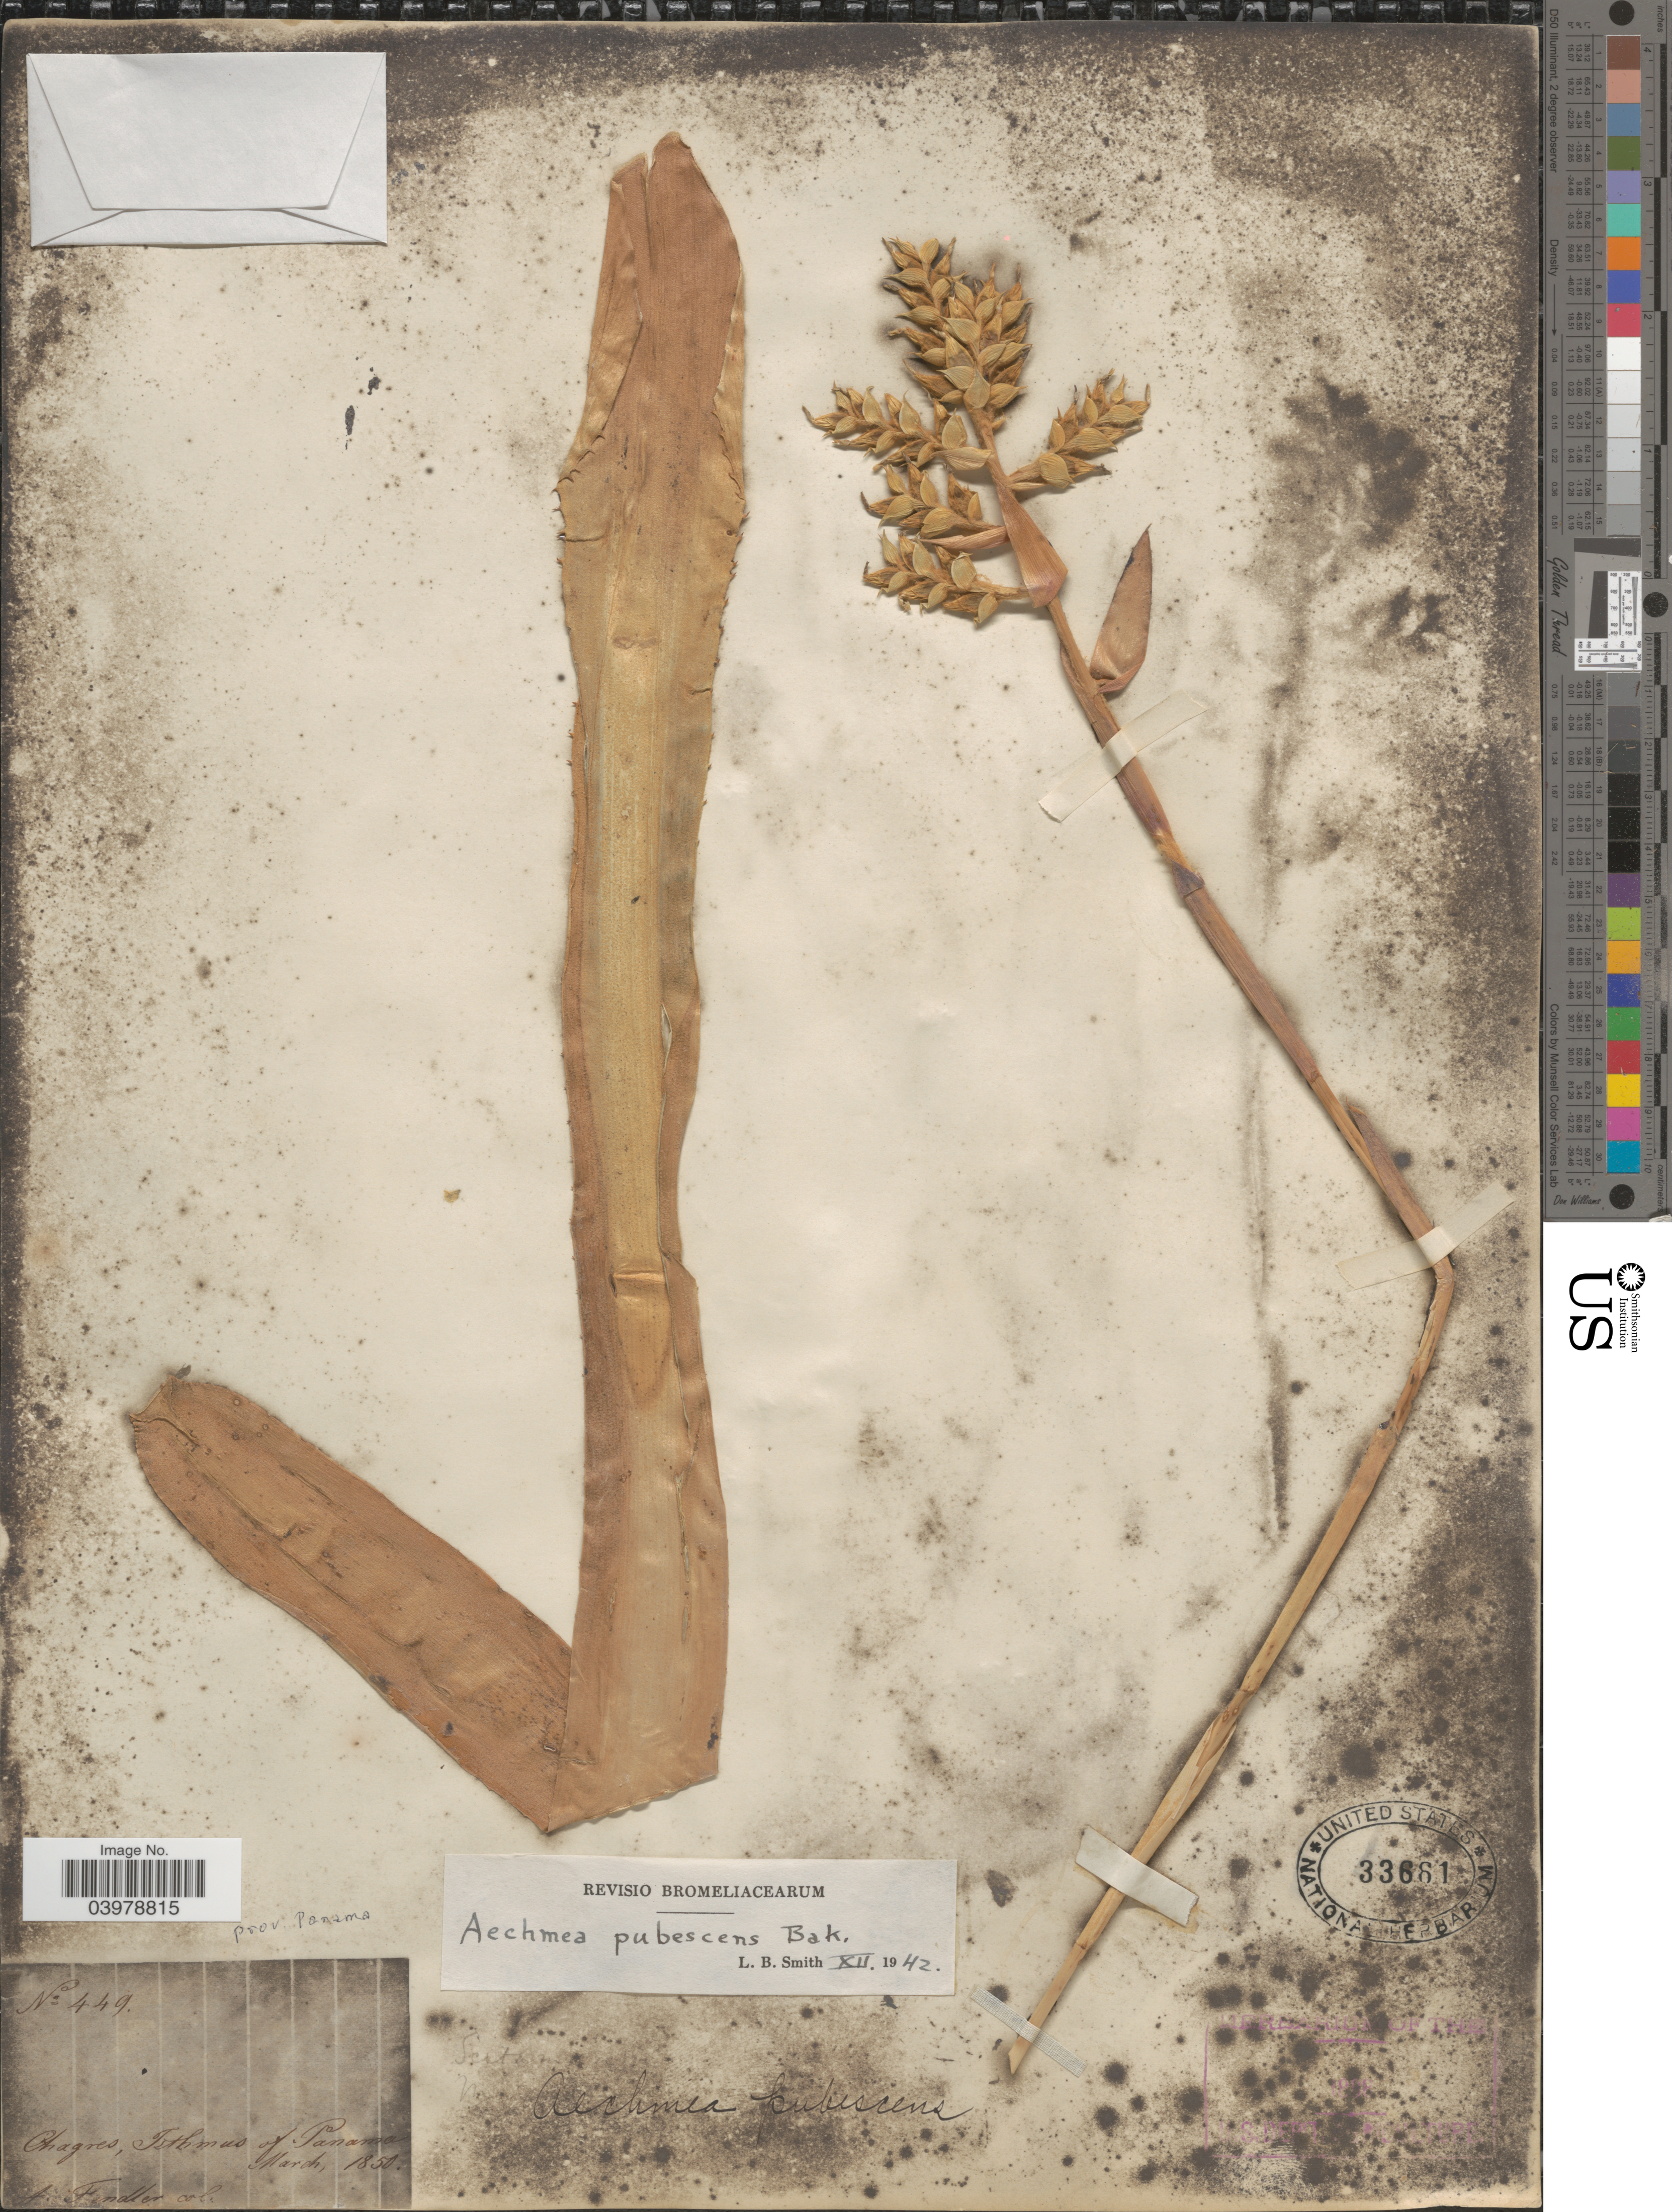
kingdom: Plantae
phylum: Tracheophyta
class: Liliopsida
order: Poales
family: Bromeliaceae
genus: Aechmea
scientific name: Aechmea pubescens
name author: Baker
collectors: A. Fendler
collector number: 449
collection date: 1850-03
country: Panama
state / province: Panamá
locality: Chagres, Isthmus of Panama.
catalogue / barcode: US 33661